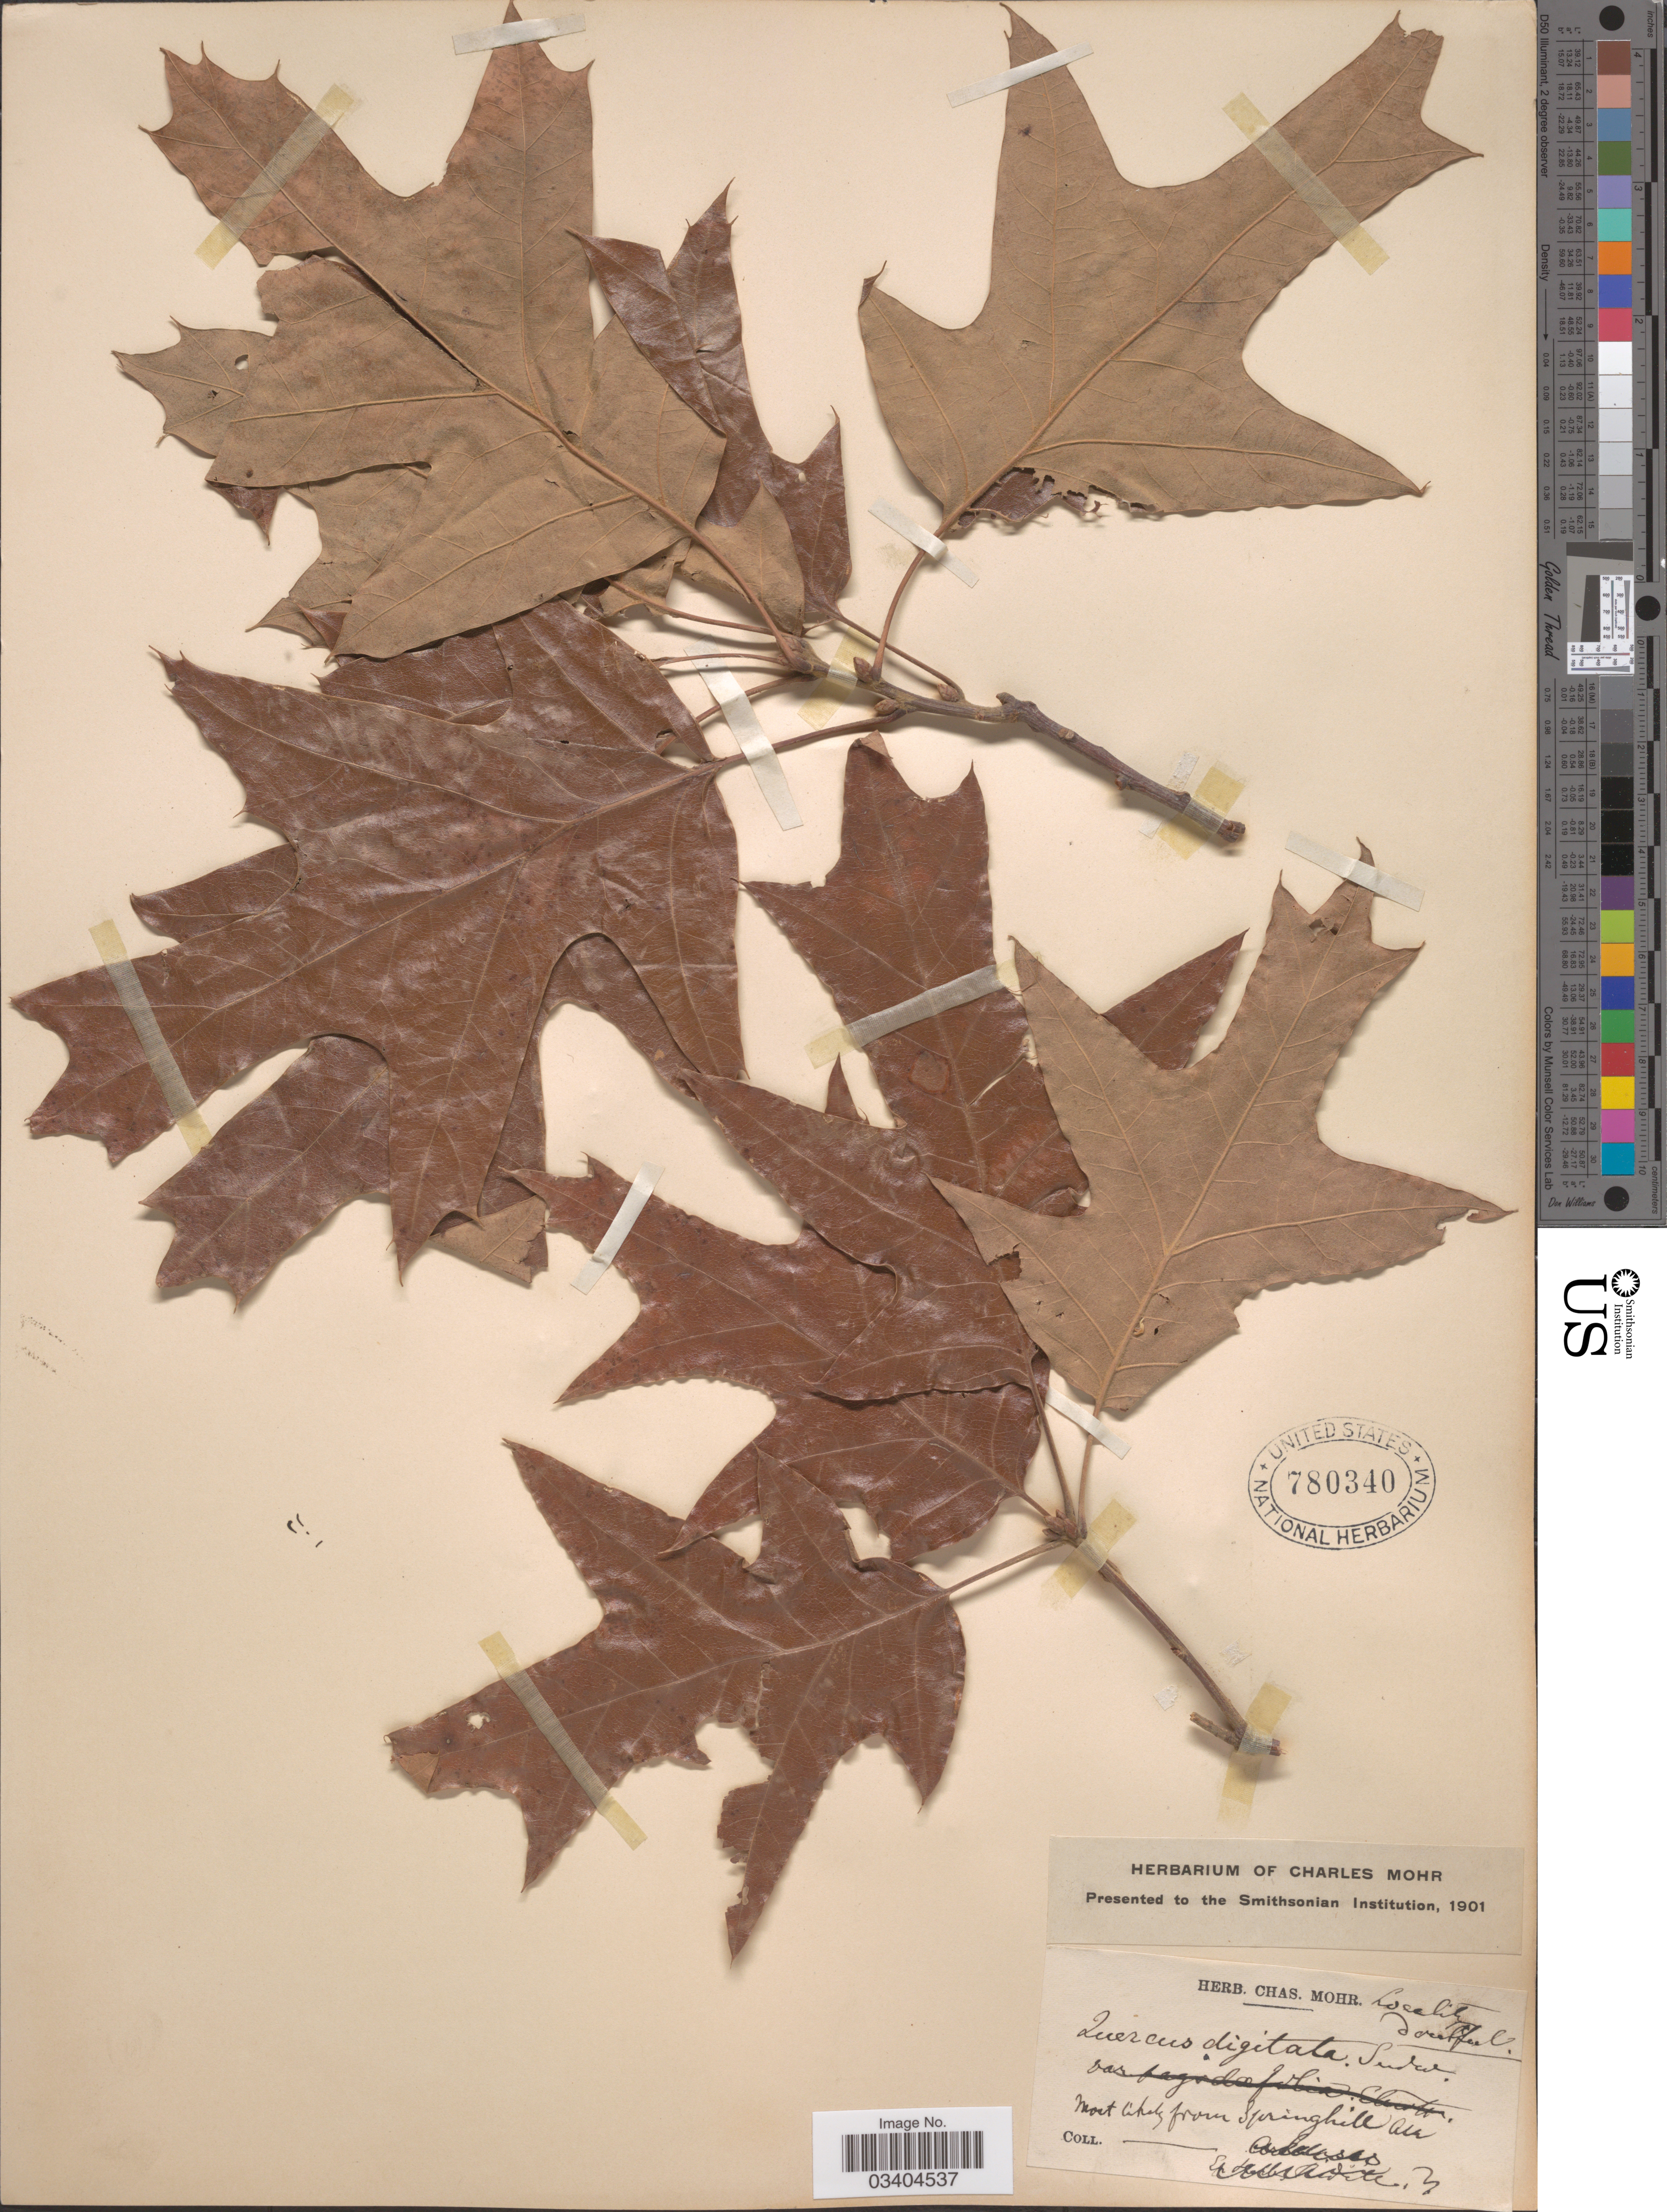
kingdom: Plantae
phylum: Tracheophyta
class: Magnoliopsida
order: Fagales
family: Fagaceae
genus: Quercus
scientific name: Quercus falcata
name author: Michx.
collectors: ex herb. Charles Mohr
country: United States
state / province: Alabama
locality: Most likely from Springhill.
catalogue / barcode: US 780340